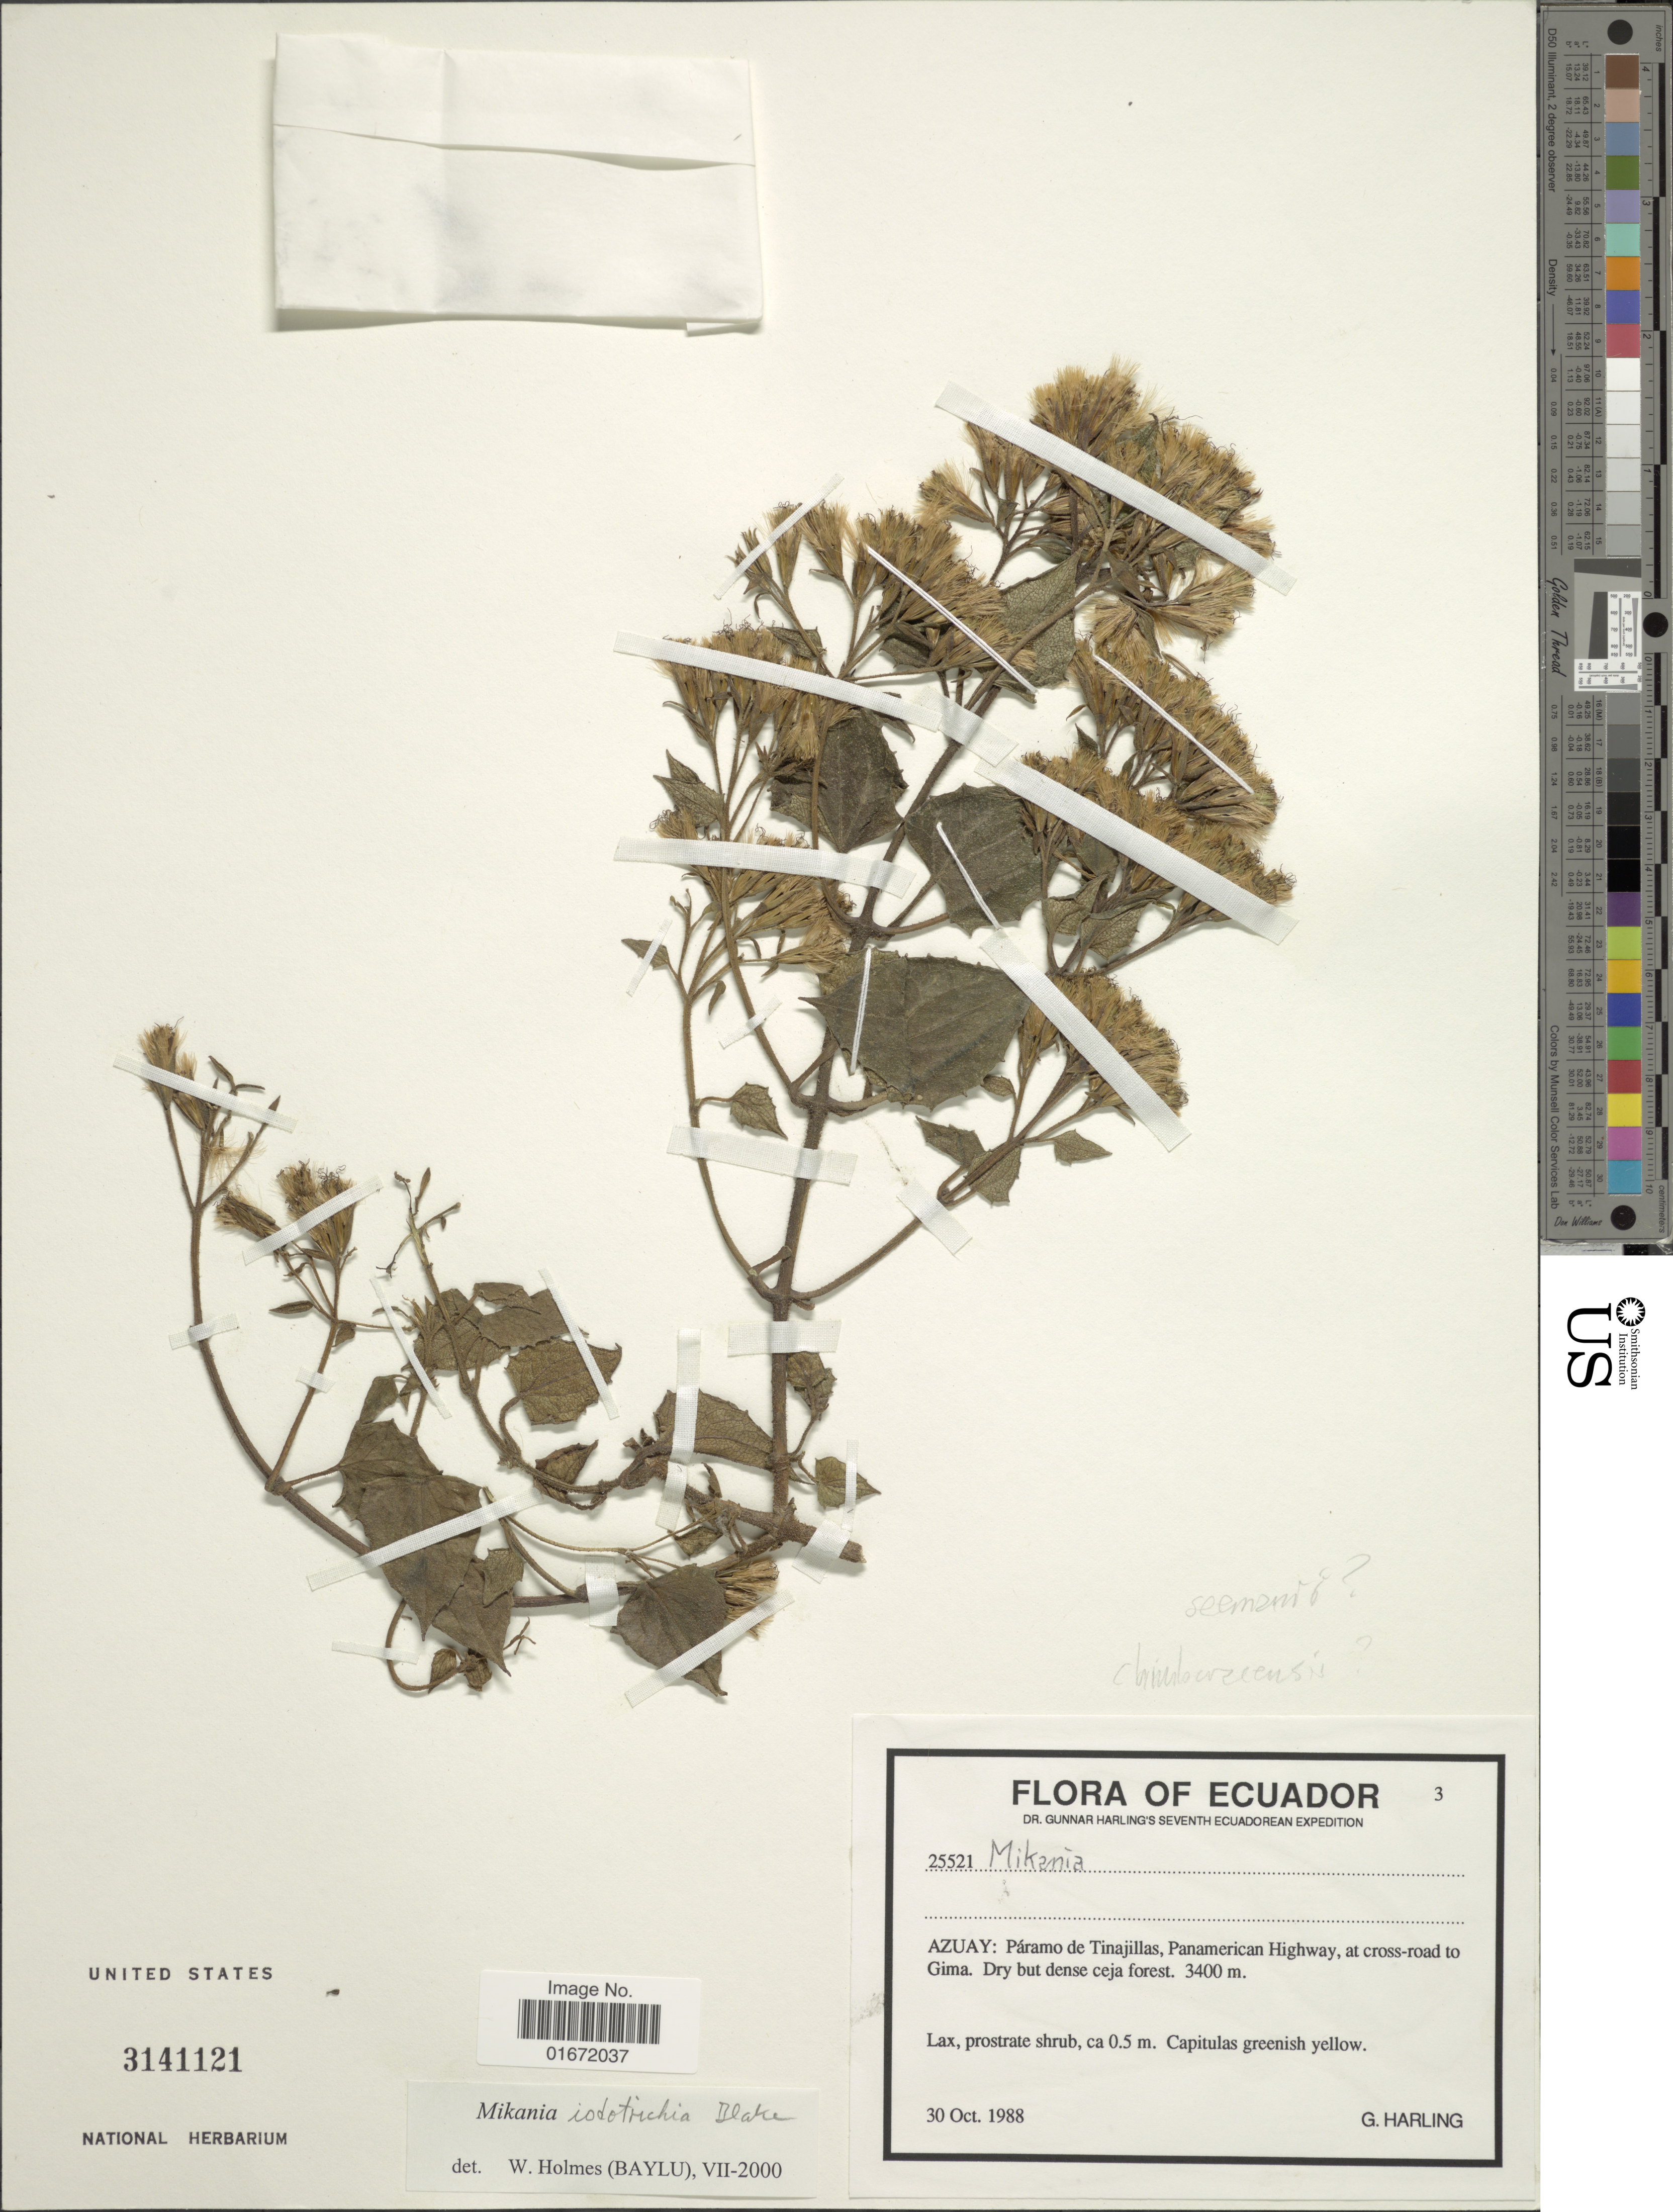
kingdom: Plantae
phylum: Tracheophyta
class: Magnoliopsida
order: Asterales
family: Asteraceae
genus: Mikania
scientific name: Mikania seemannii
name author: B.L. Rob.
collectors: G. Harling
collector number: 25521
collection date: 1988-10-30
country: Ecuador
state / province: Azuay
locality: Azuay: Páramo de Tinajillas, Panamerican Highway, at cross-road to Gima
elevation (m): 3400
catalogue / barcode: US 3141121